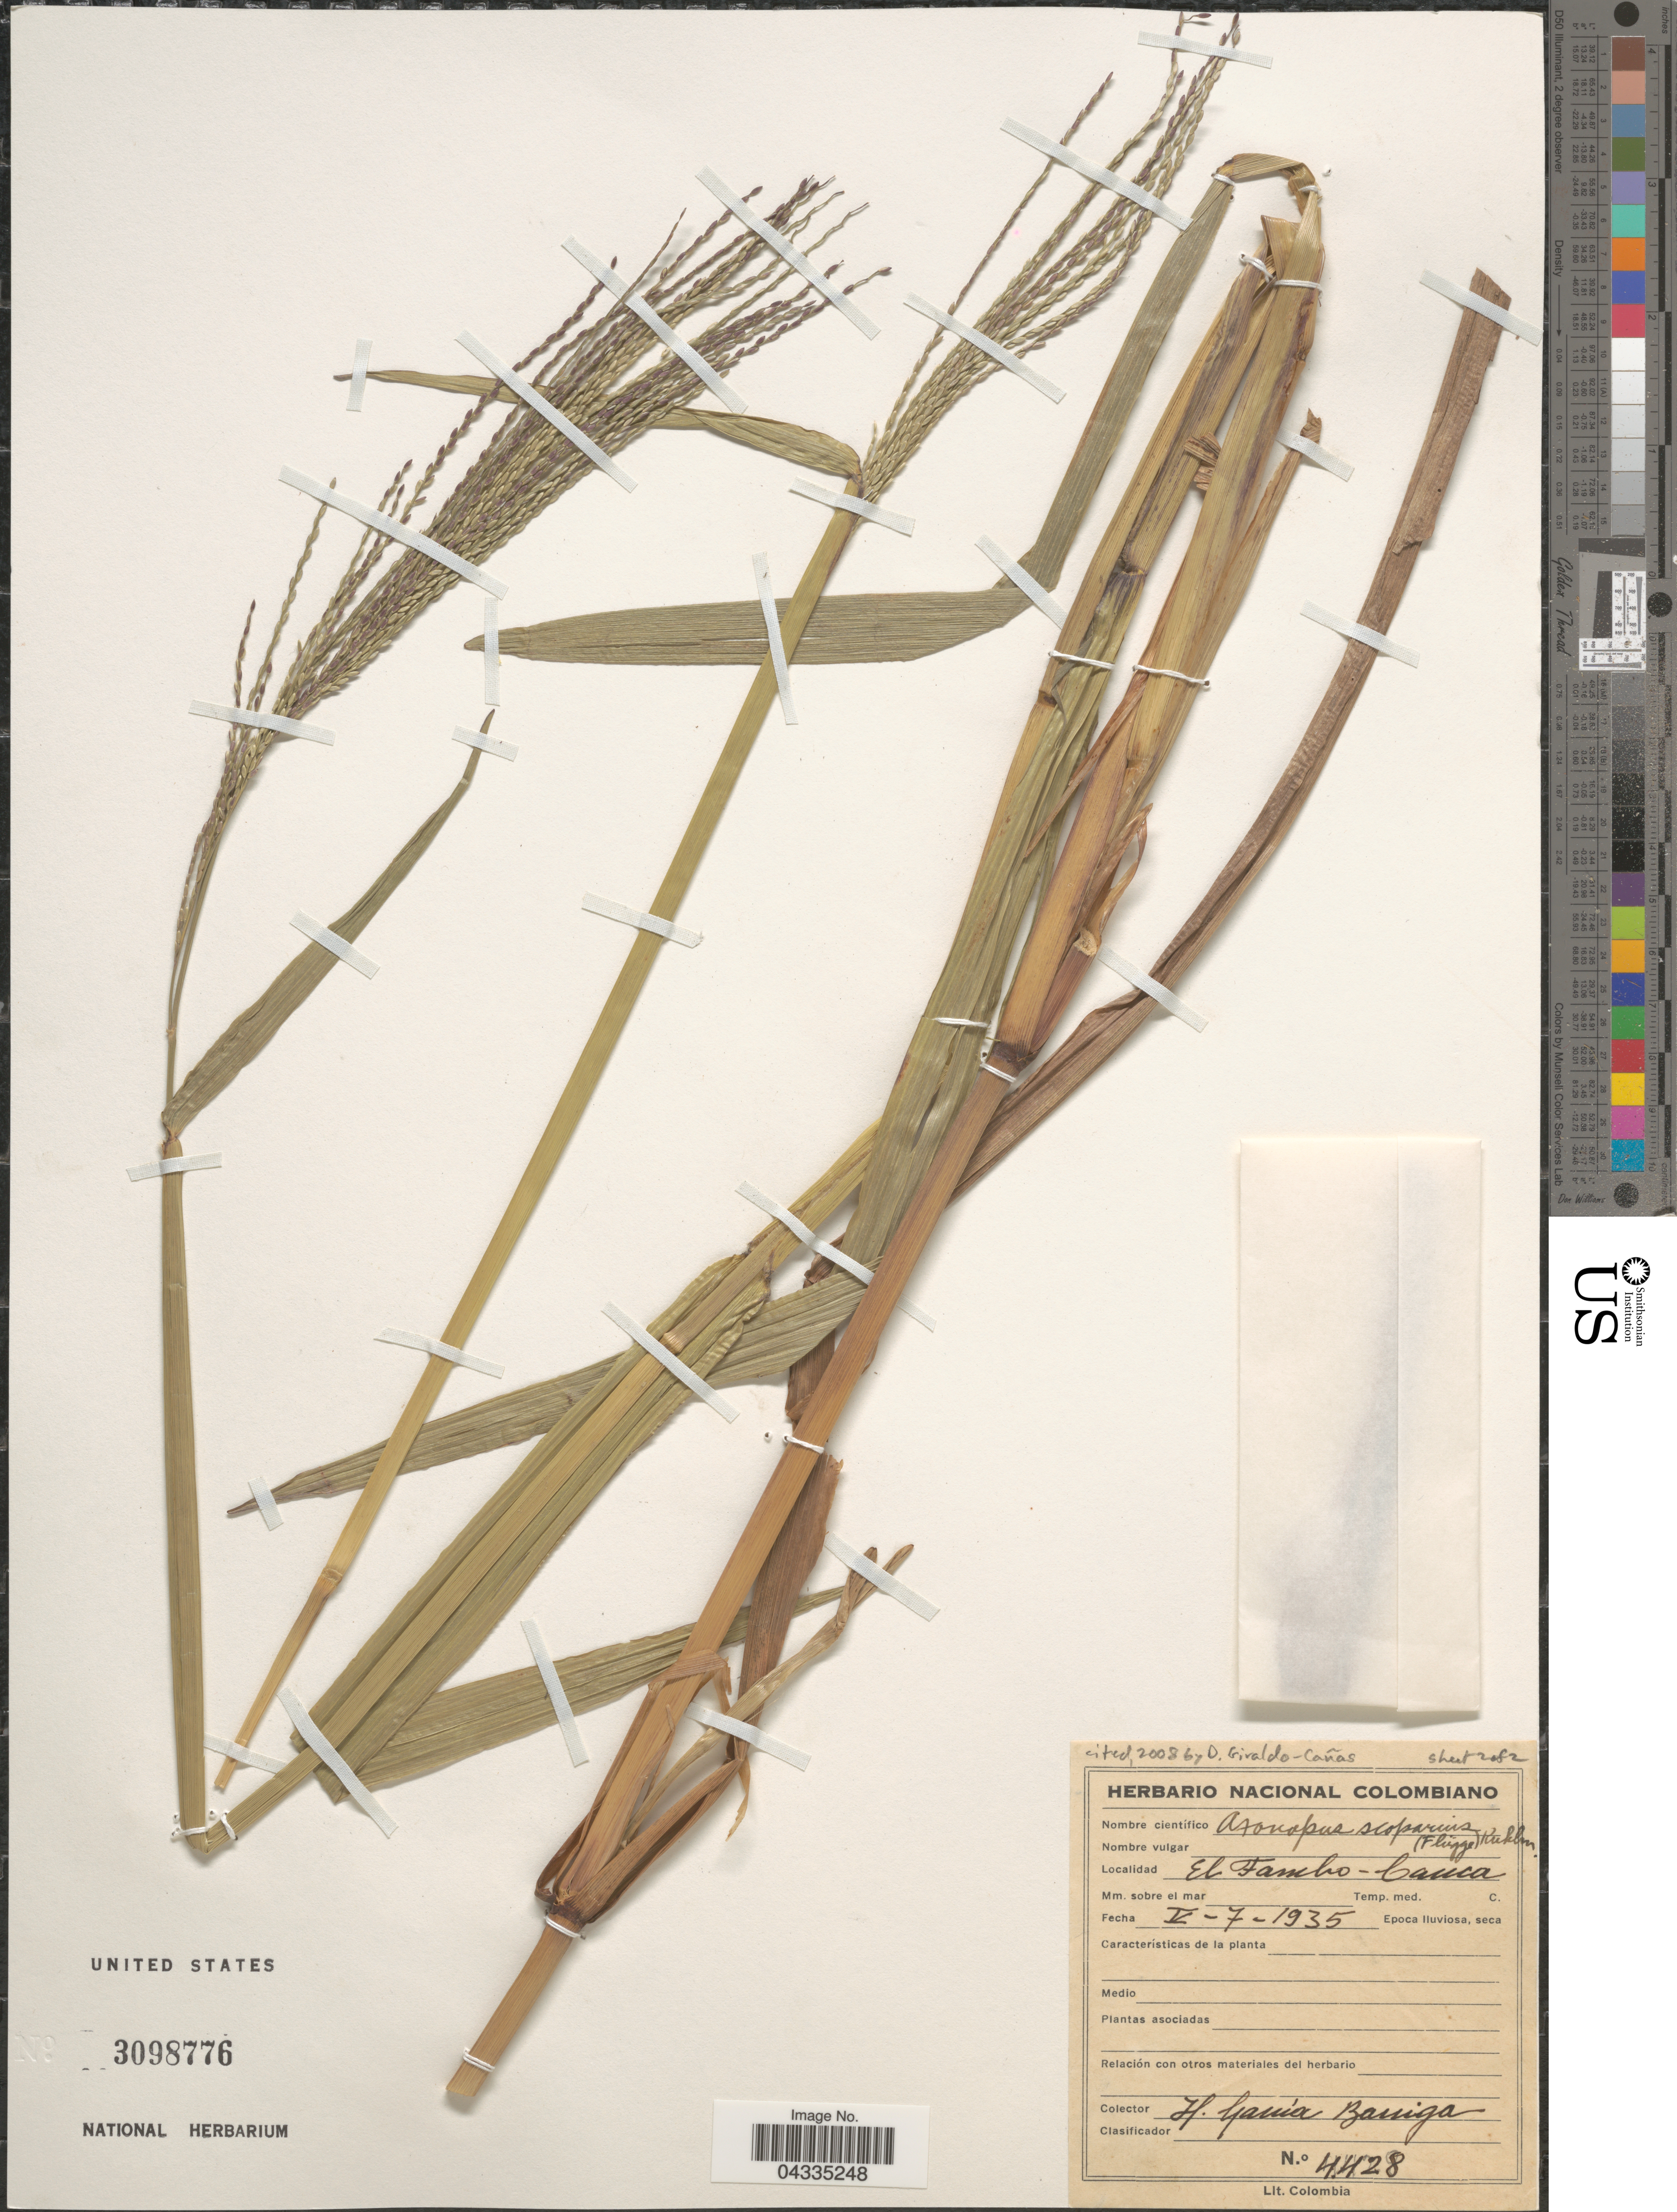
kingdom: Plantae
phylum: Tracheophyta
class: Liliopsida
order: Poales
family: Poaceae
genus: Axonopus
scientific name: Axonopus scoparius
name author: (Flüggé) Kuhlm.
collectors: H. García Barriga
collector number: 4428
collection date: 1935-05-07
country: Colombia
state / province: Cauca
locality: El Tambo.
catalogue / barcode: US 3098776